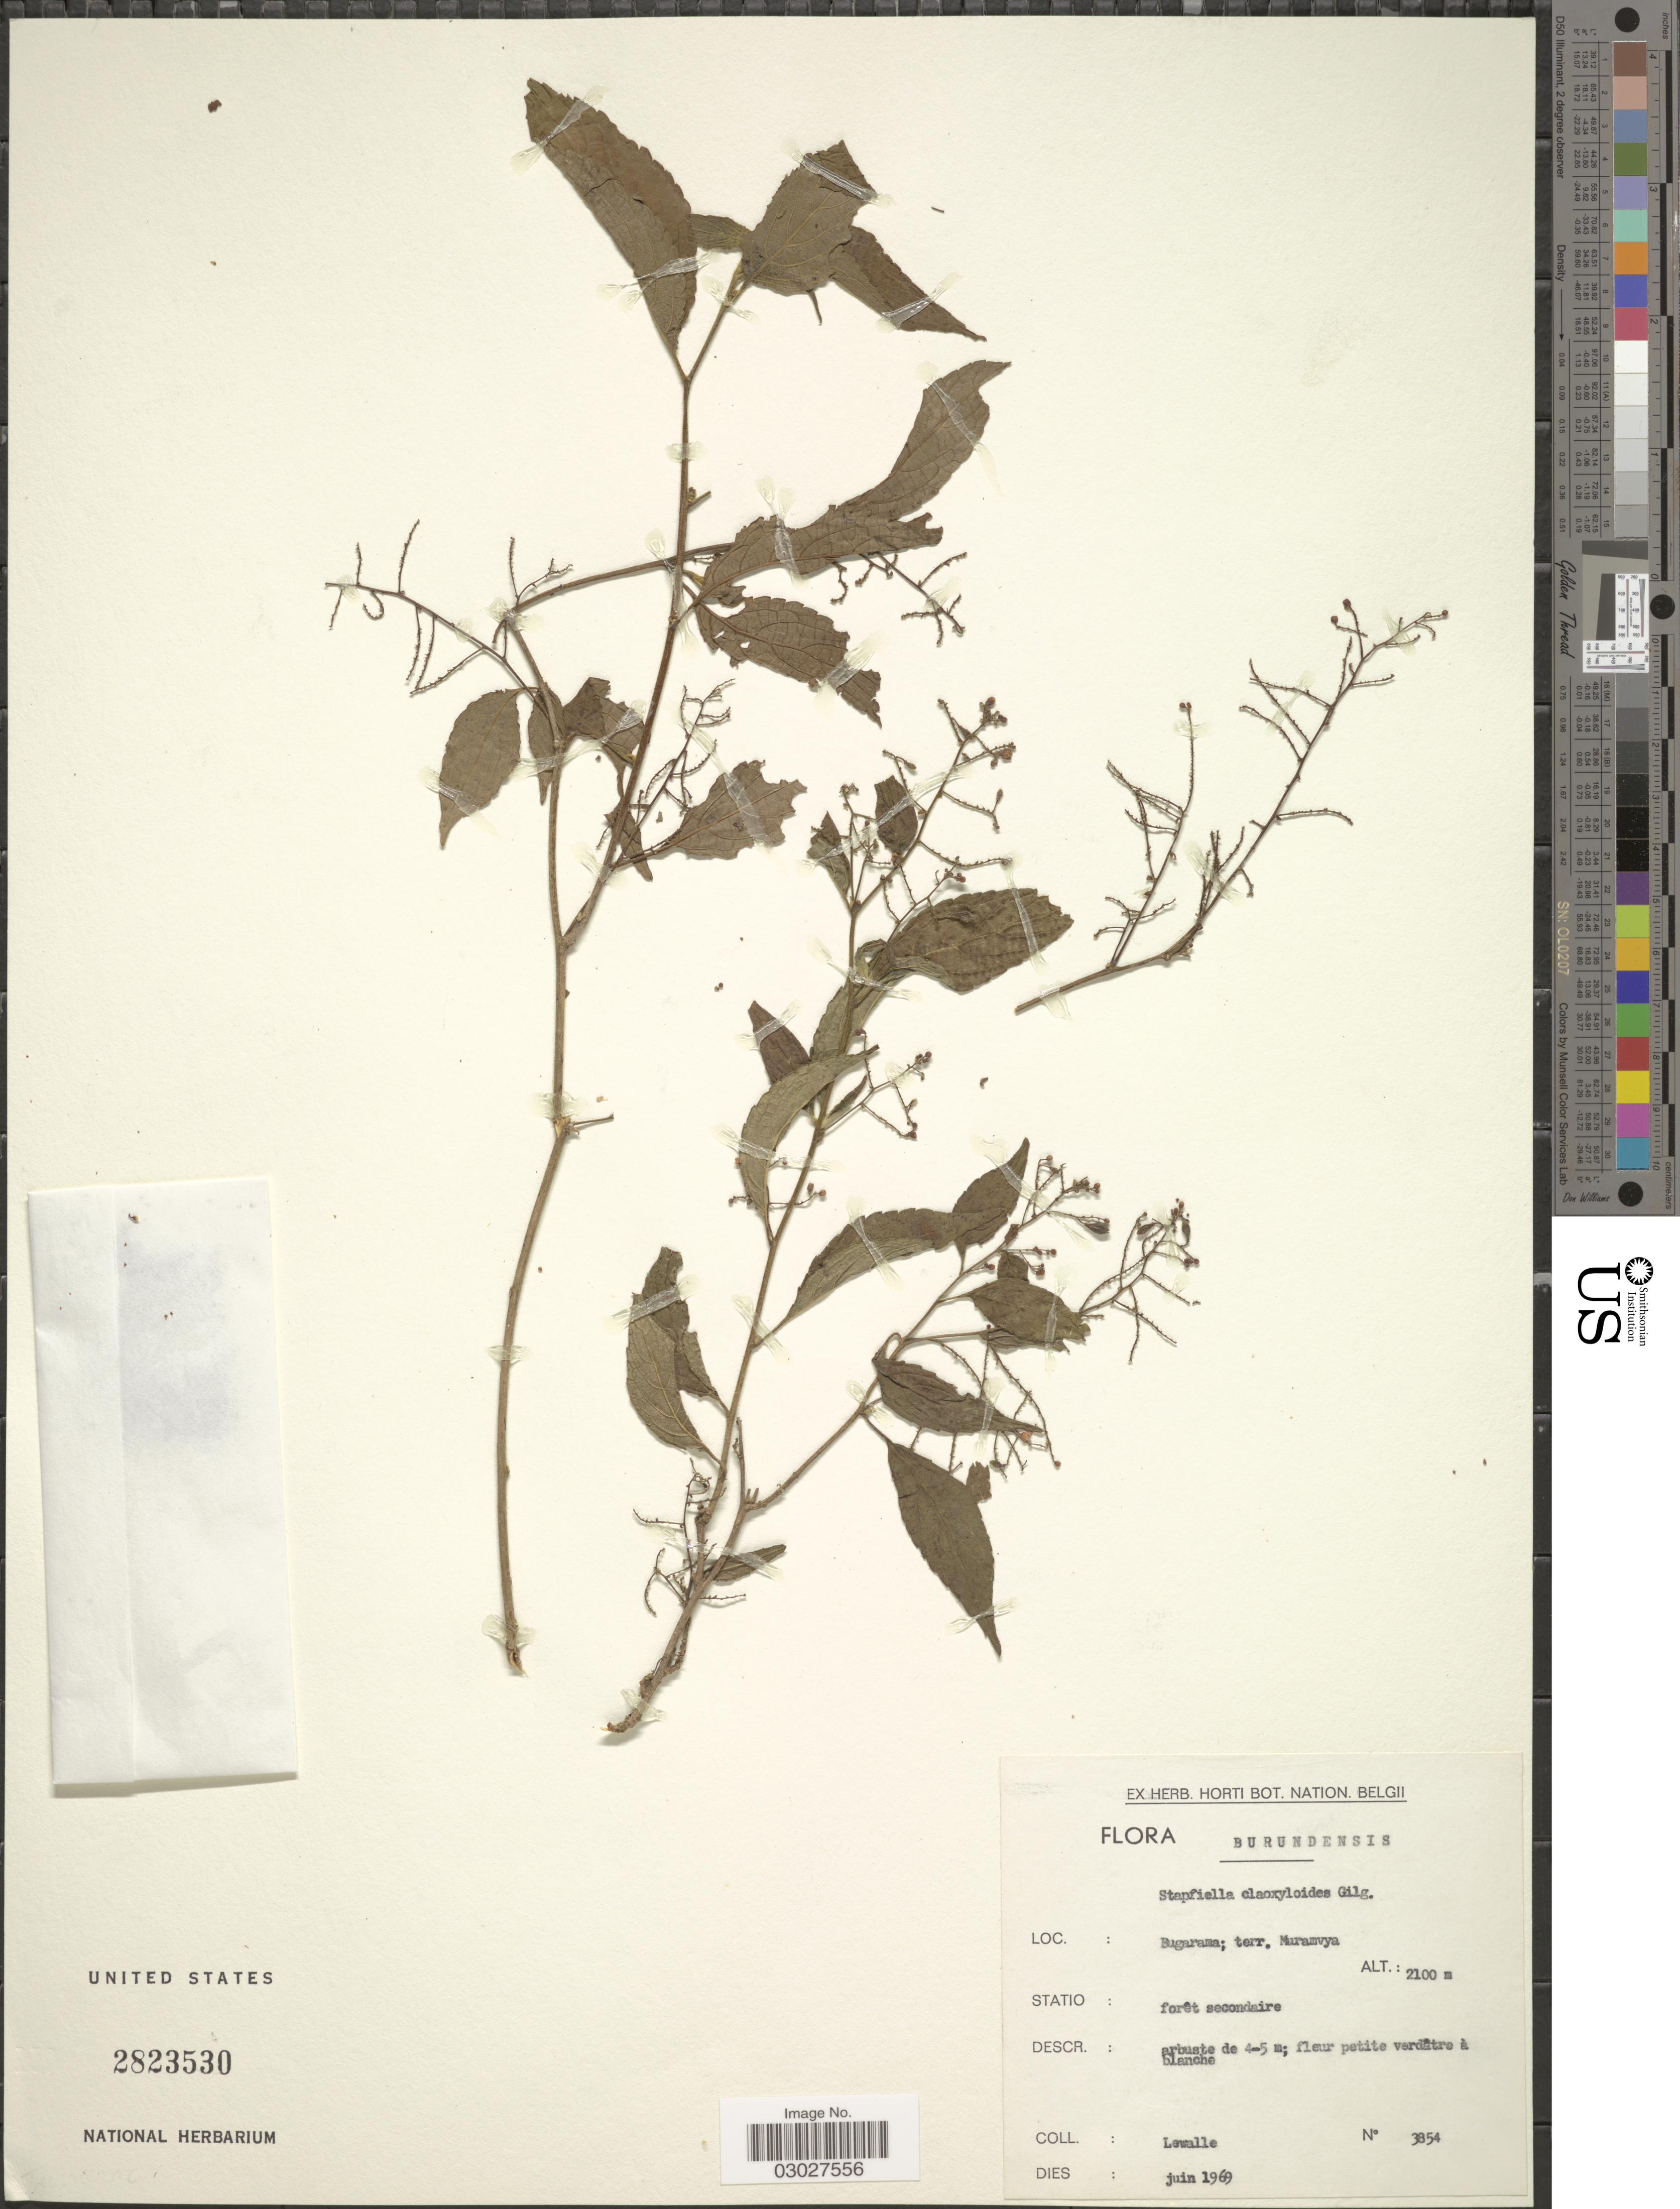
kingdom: Plantae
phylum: Tracheophyta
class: Magnoliopsida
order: Malpighiales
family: Turneraceae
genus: Stapfiella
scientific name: Stapfiella claoxyloides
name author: Gilg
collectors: Lewalle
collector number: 3854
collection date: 1969-06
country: Burundi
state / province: Muramvya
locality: Bugarama.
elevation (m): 2100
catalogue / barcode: US 2823530